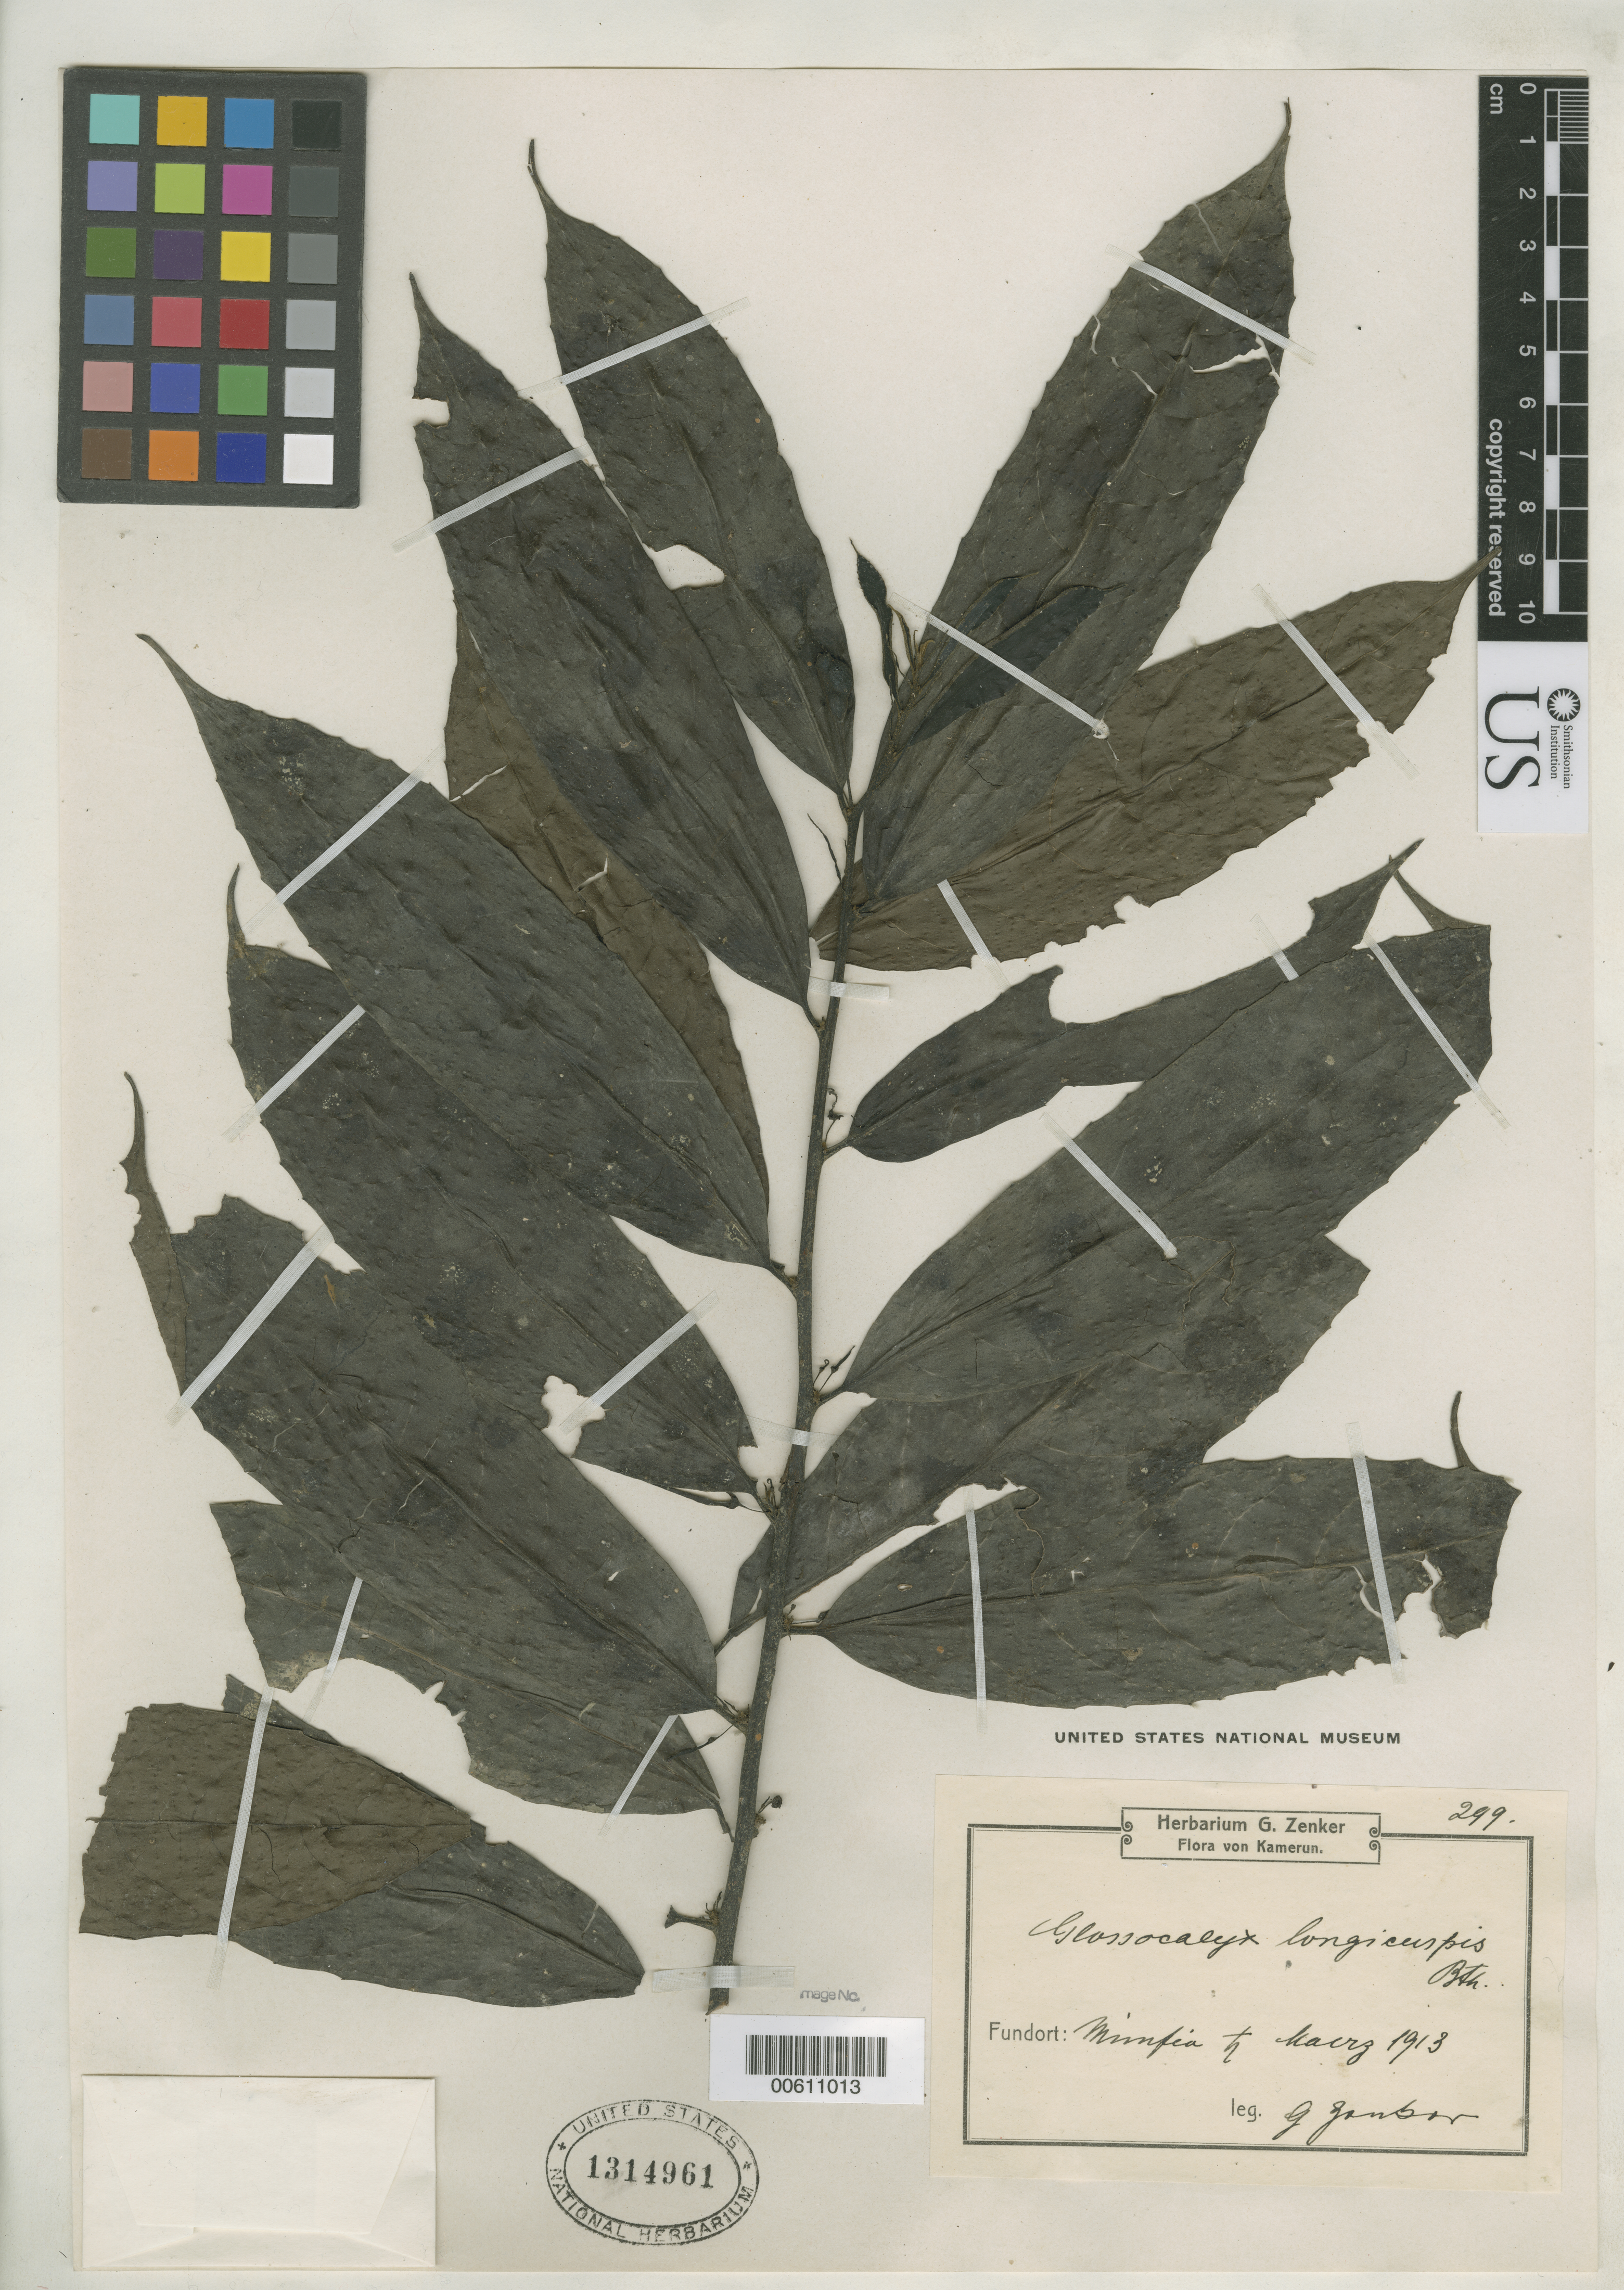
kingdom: Plantae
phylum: Tracheophyta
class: Magnoliopsida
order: Laurales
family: Siparunaceae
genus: Glossocalyx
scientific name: Glossocalyx zenkeri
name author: J. Wagner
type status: Isosyntype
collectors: G. A. Zenker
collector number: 299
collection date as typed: Mar 1913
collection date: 1913-03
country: Cameroon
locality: Mimfia.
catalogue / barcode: US 1314961